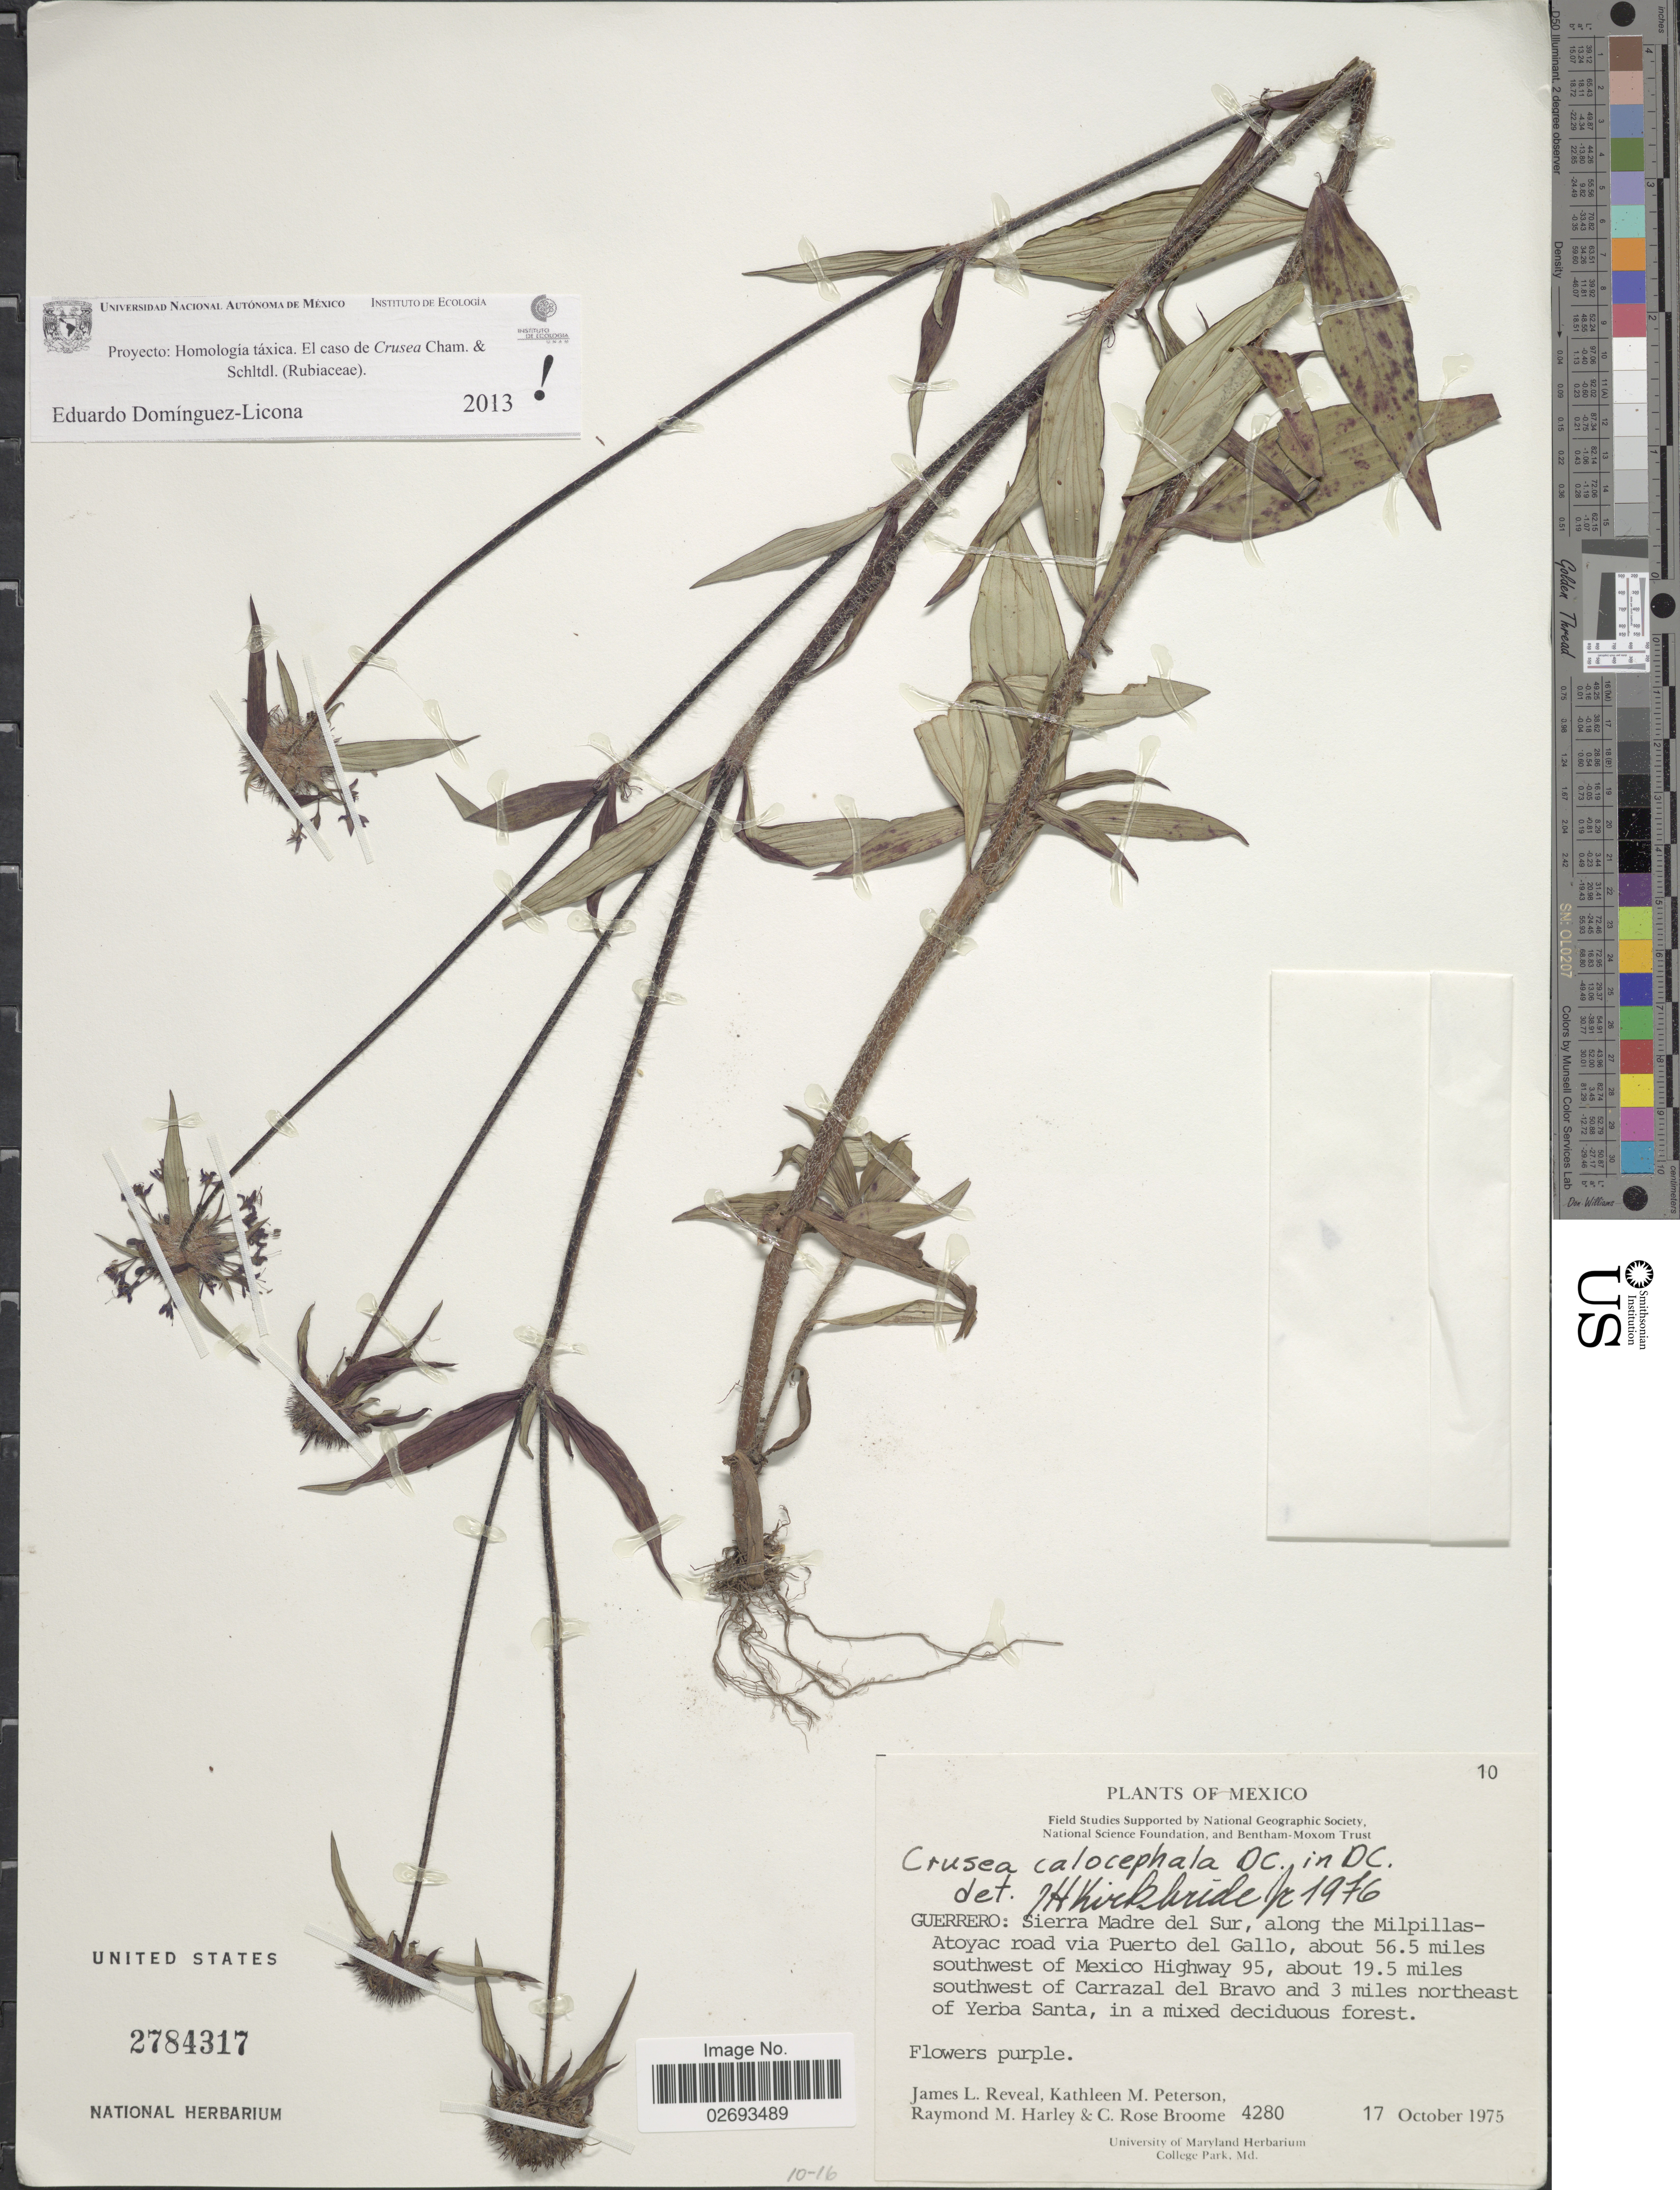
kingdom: Plantae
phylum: Tracheophyta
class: Magnoliopsida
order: Gentianales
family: Rubiaceae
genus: Crusea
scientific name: Crusea calocephala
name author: DC.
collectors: J. L. Reveal, K. Peterson, R. M. Harley & C. R. Broome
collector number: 4280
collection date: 1975-10-17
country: Mexico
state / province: Guerrero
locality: Sierra Madre del Sur, along the Milpillas-Atoyoc road via Puerto del Gallo, about 56.5 miles southwest of Mexico Highway 95, about 19.5 miles southwest of Carrazal del Bravo and 3 miles northeast of Yerba Santa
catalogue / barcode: US 2784317